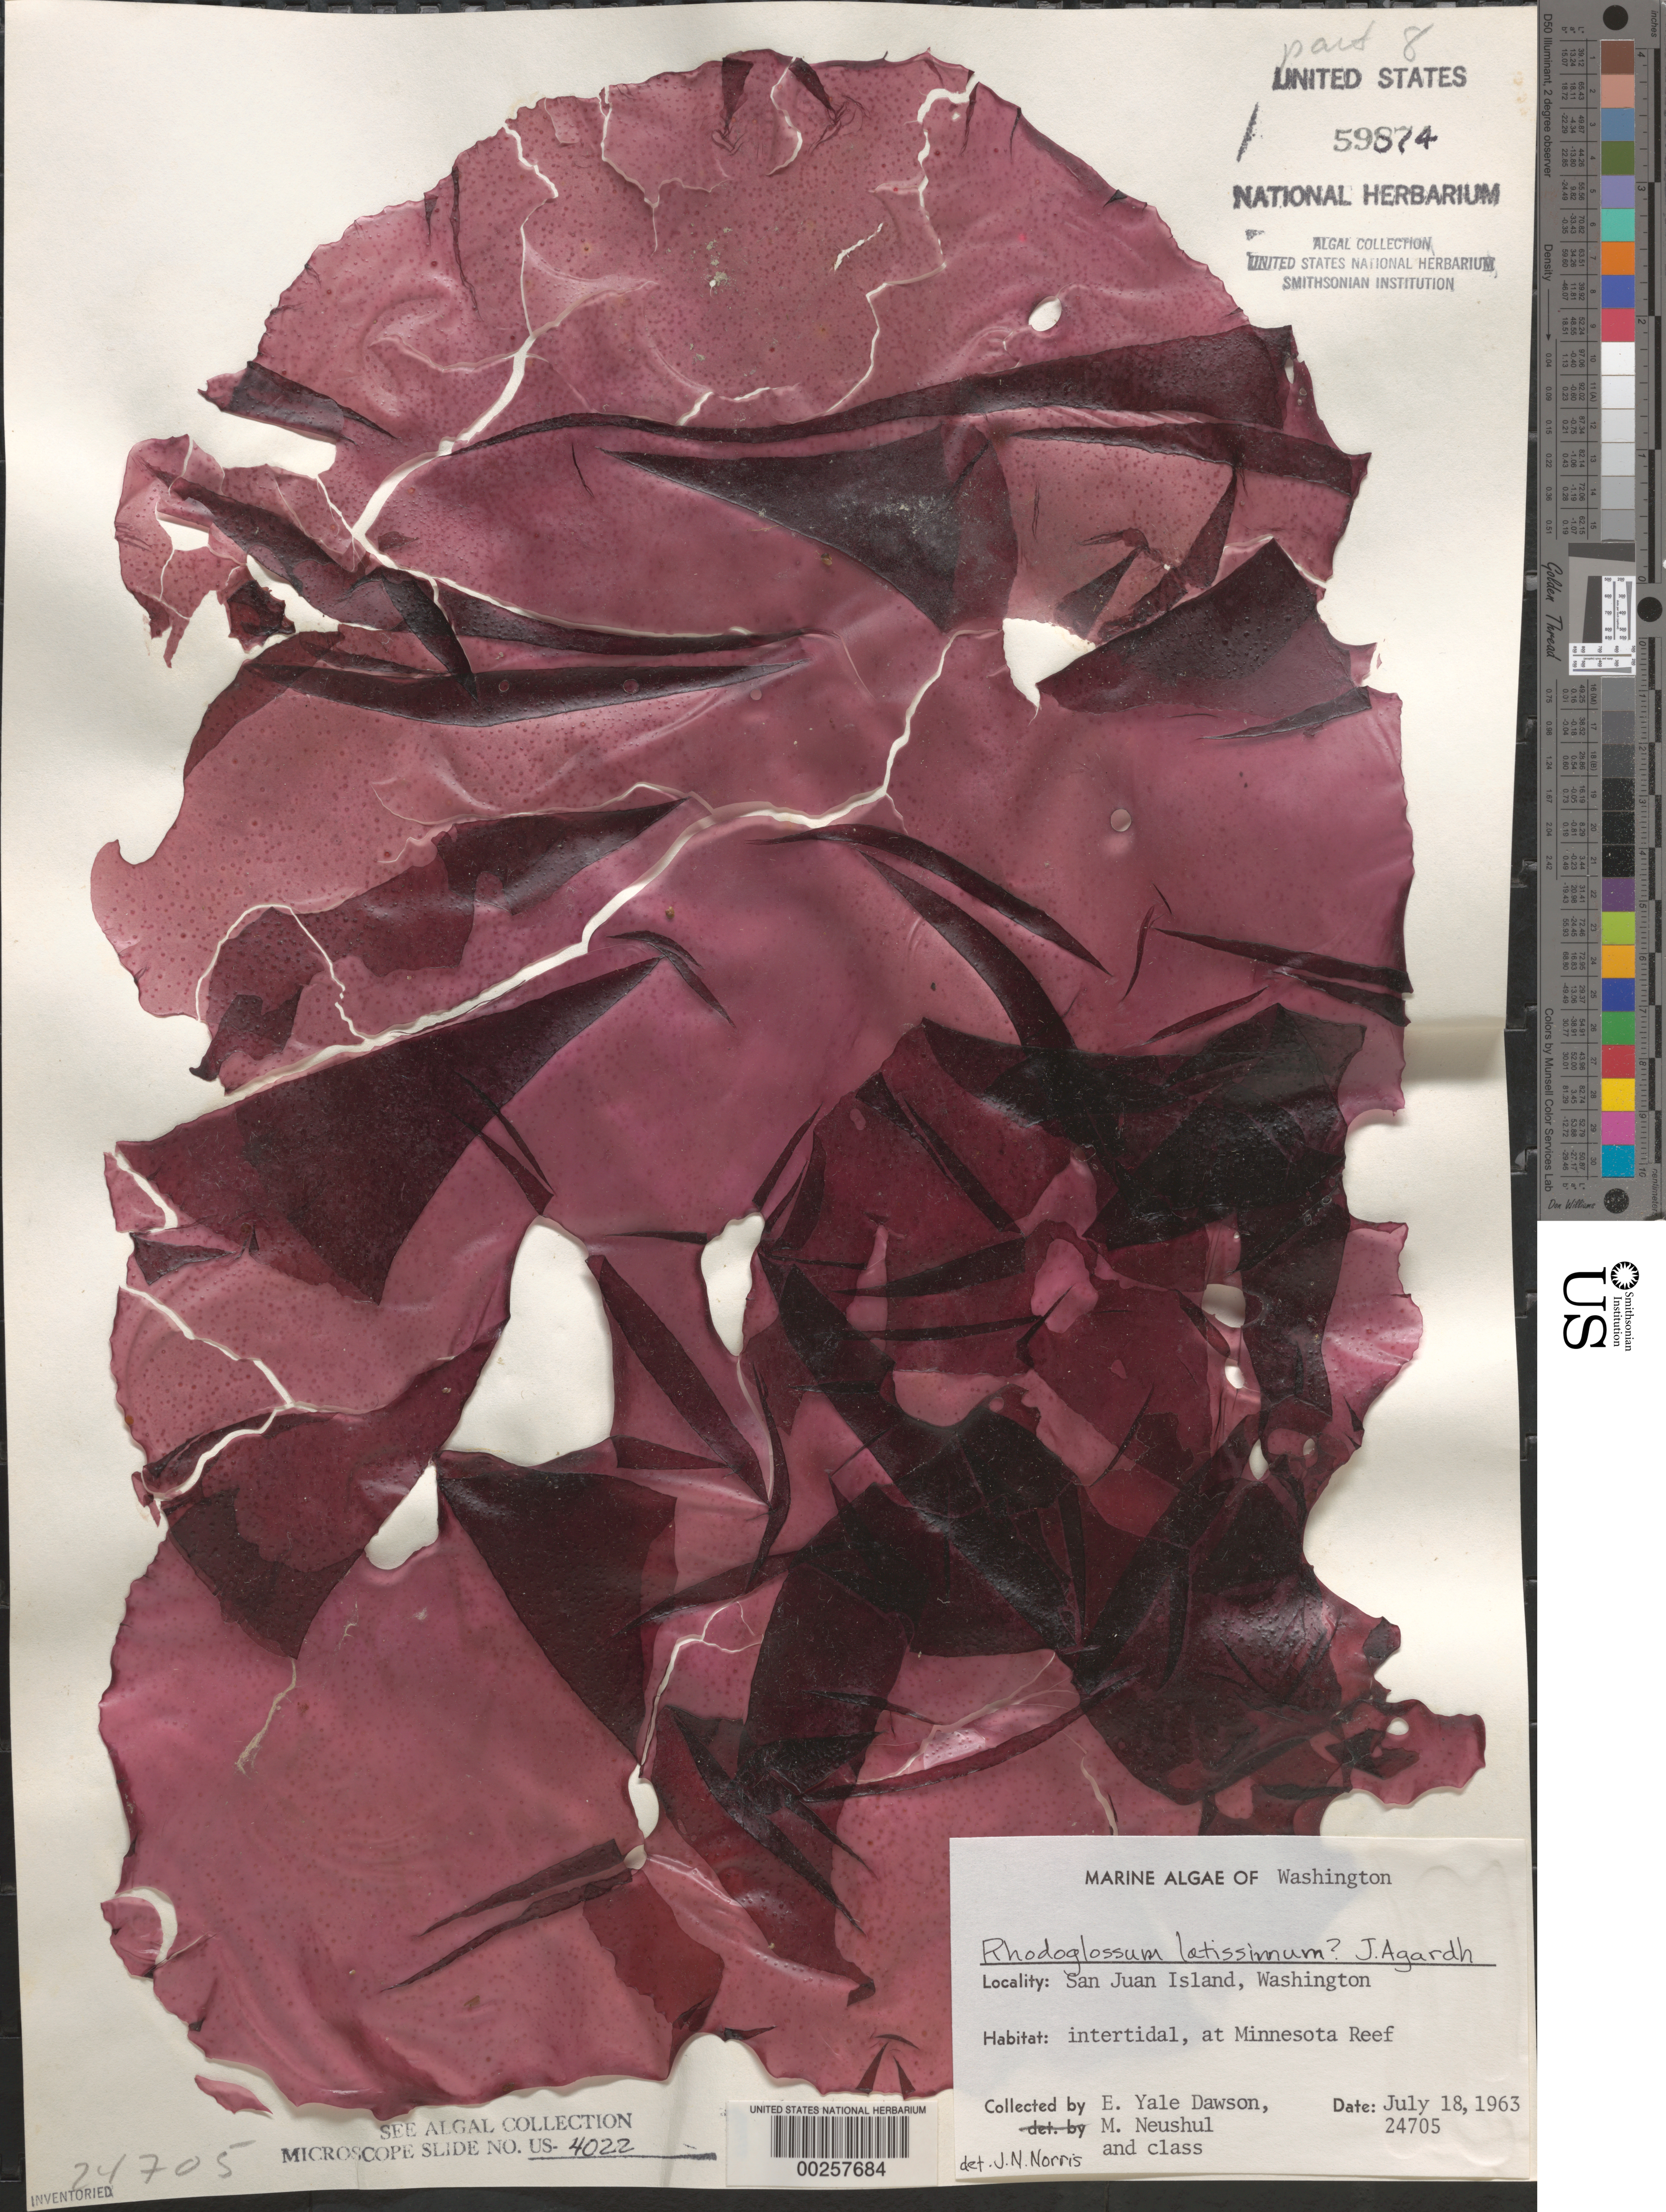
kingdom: Plantae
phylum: Rhodophyta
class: Florideophyceae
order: Gigartinales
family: Gigartinaceae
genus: Iridaea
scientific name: Iridaea latissima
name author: (Hooker f. & Harv.) Grunow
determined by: Algae name updating Project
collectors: E. Y. Dawson, M. Neushul & Algae Class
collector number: EYD 24705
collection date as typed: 18 Jul 1963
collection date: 1963-07-18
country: United States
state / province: Washington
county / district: San Juan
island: San Juan Island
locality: Minnesota Reef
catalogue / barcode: US 59874